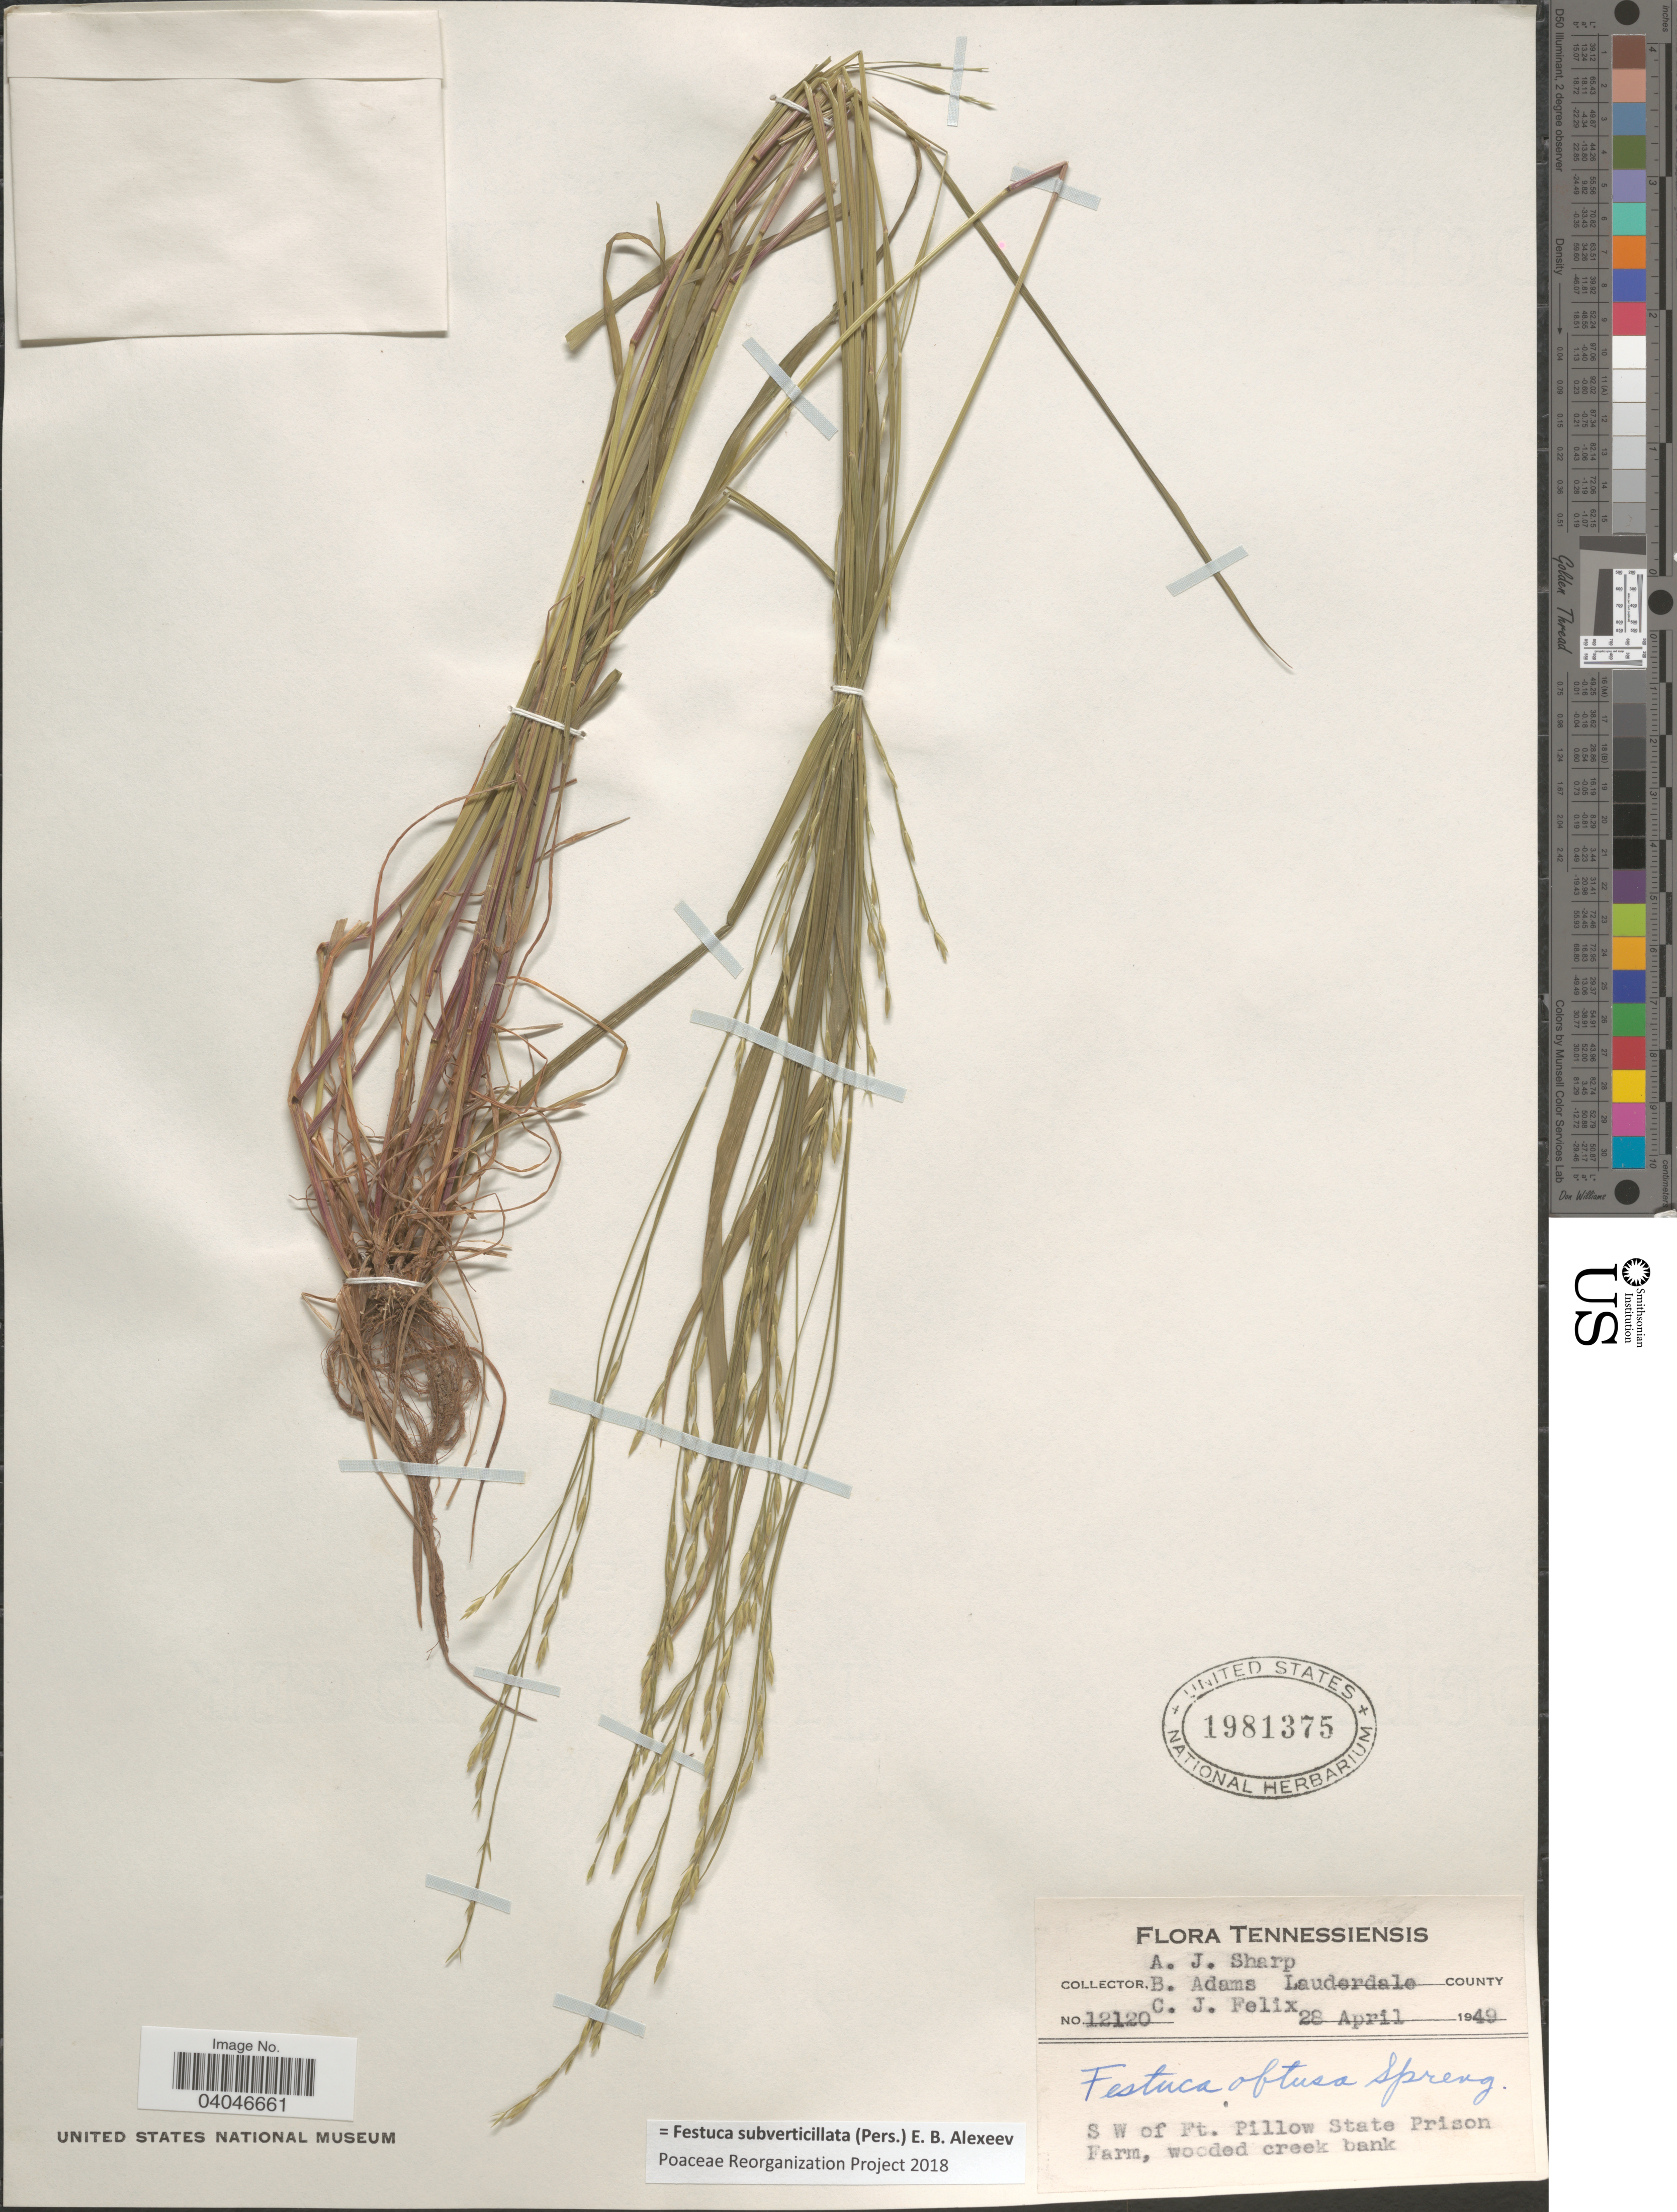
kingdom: Plantae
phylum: Tracheophyta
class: Liliopsida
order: Poales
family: Poaceae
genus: Festuca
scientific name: Festuca subverticillata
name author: (Pers.) E.B. Alexeev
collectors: A. J. Sharp, B. Adams & C. Felix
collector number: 12120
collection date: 1949-04-28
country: United States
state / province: Tennessee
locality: Lauderdale County. S W of Ft. Pillow State Prison Farm, wooded creek bank.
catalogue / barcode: US 1981375